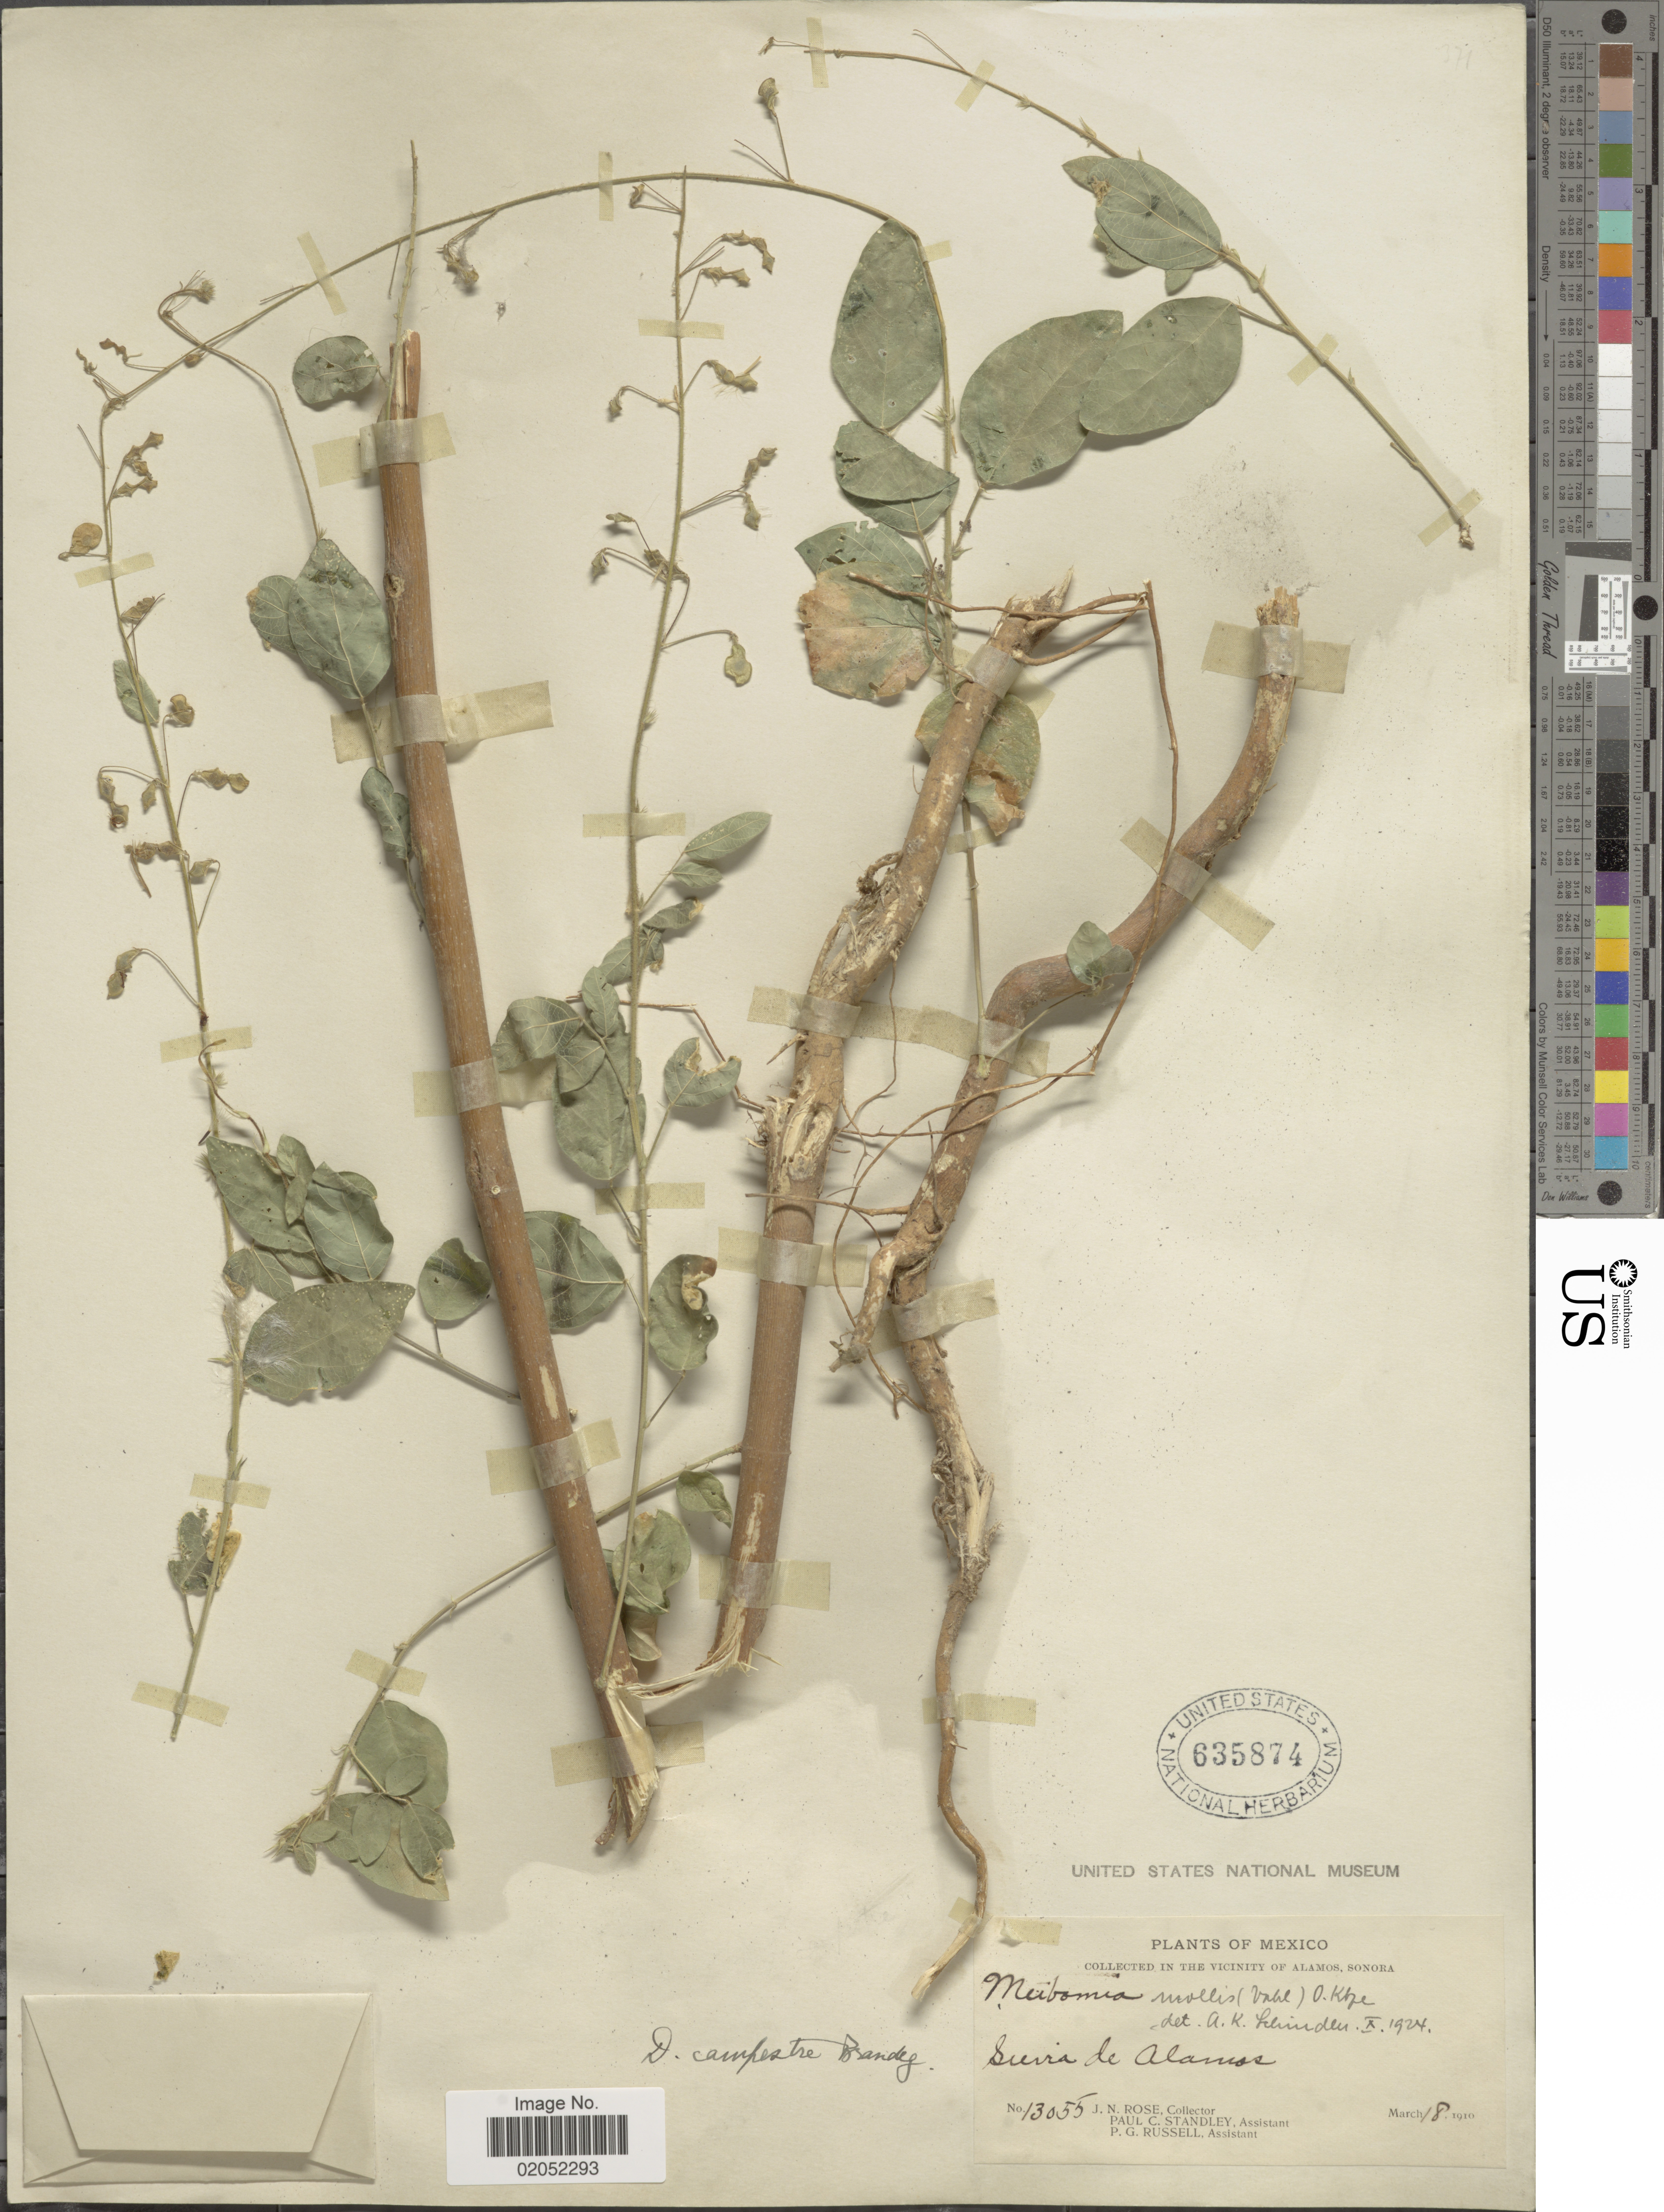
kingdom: Plantae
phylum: Tracheophyta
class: Magnoliopsida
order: Fabales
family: Fabaceae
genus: Desmodium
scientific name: Desmodium glabrum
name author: (Mill.) DC.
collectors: J. N. Rose, P. C. Standley & P. G. Russell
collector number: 13055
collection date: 1910-03-18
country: Mexico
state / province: Sonora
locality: Mexico In the vicinity ofAlamos, Sonora. Sierra de Alamos.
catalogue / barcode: US 635874